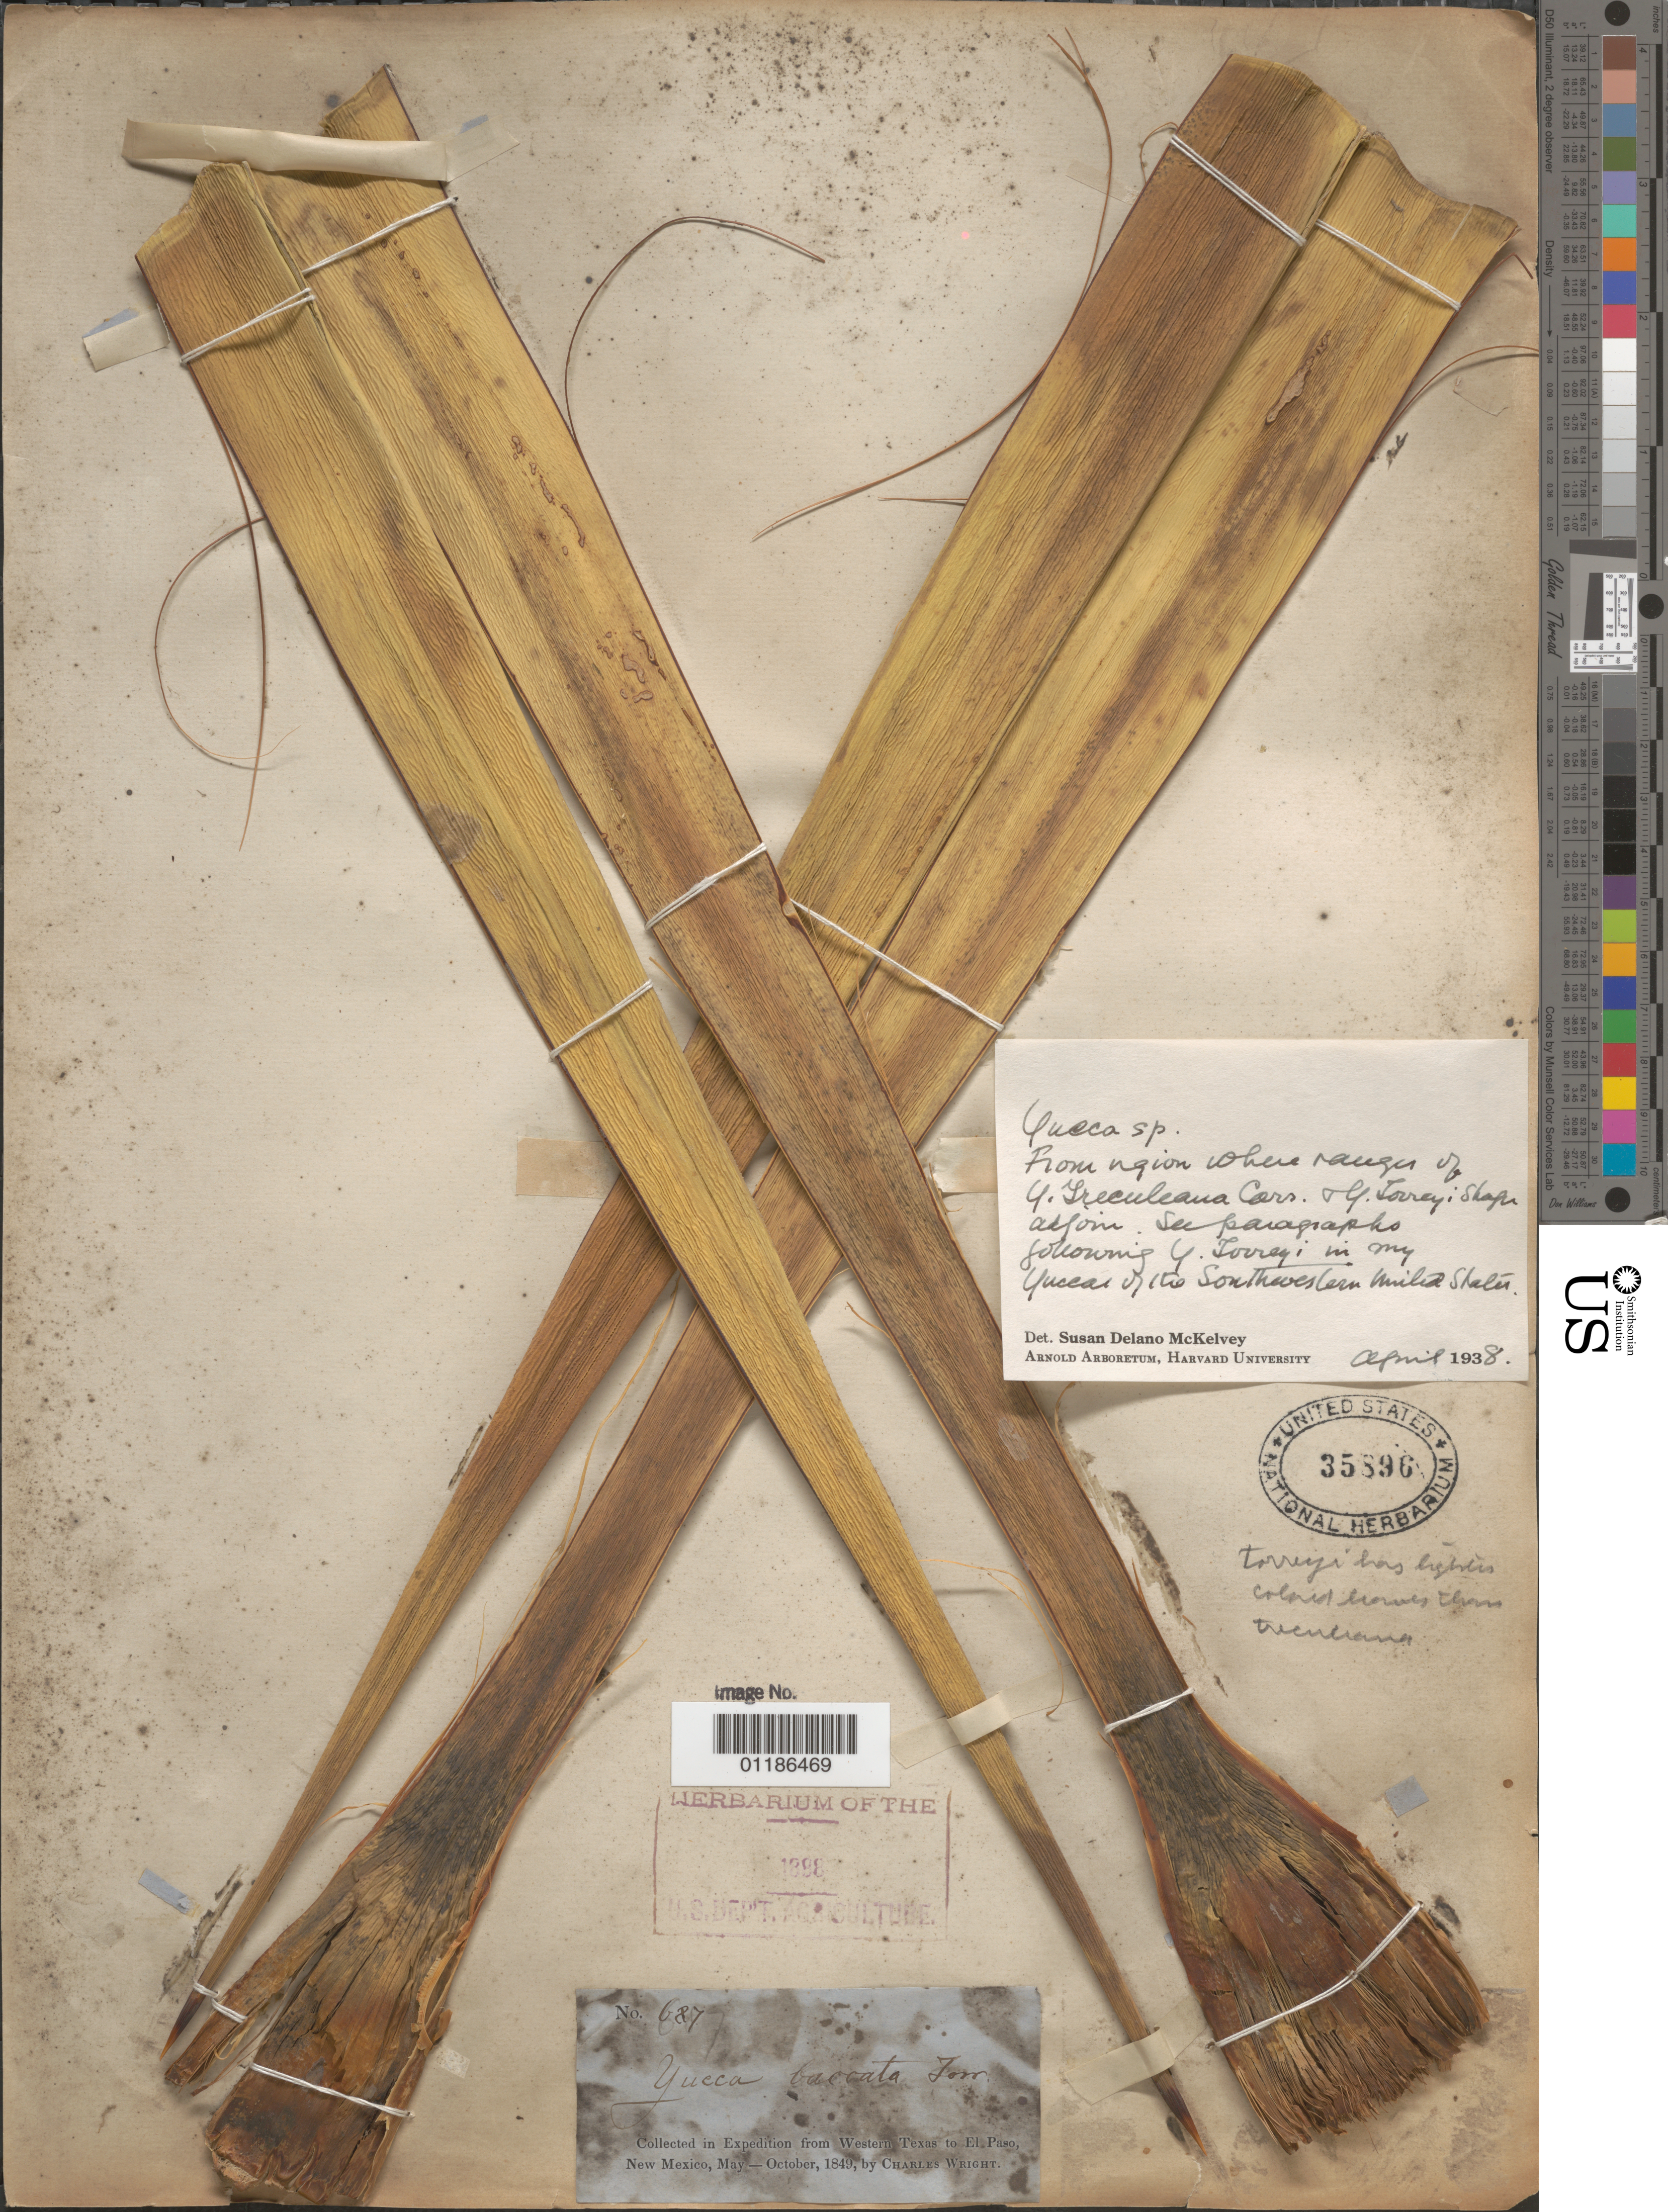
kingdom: Plantae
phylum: Tracheophyta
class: Liliopsida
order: Asparagales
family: Asparagaceae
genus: Yucca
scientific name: Yucca sp.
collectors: C. Wright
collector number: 687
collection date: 1849-05/1849-10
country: United States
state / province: New Mexico / Texas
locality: from Western Texas to El Paso, New Mexico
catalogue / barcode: US 35896